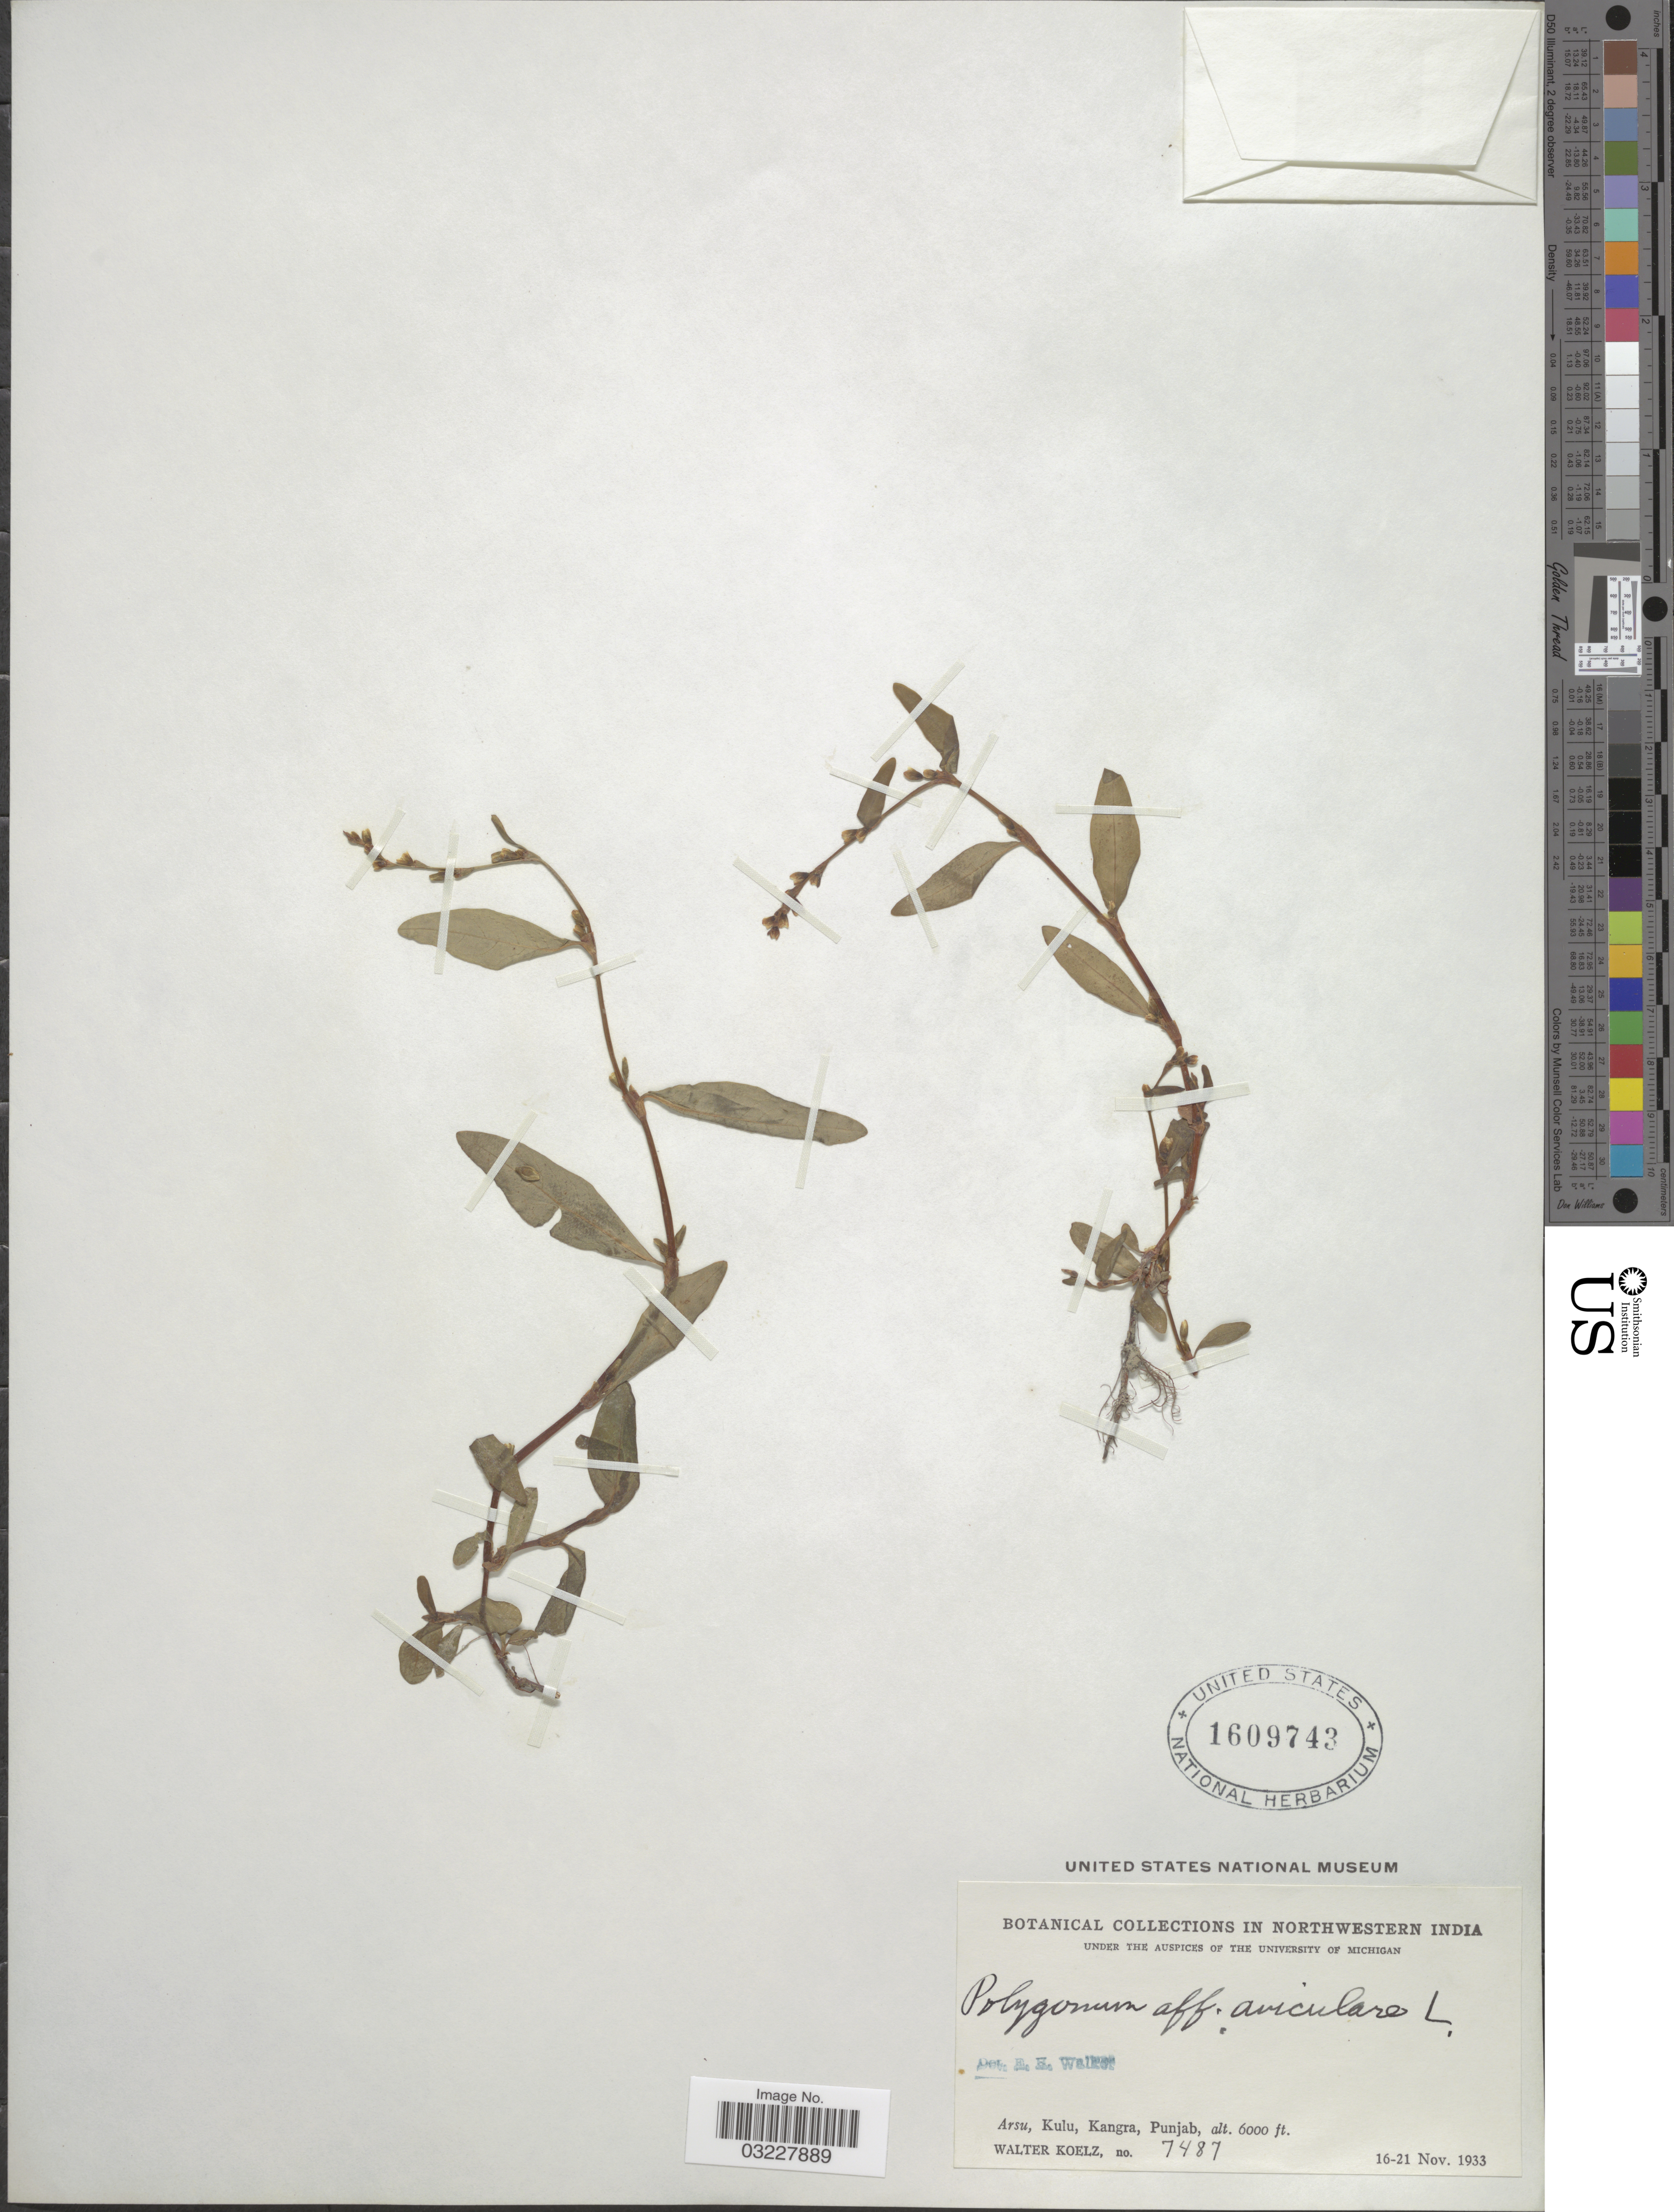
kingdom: Plantae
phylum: Tracheophyta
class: Magnoliopsida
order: Caryophyllales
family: Polygonaceae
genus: Polygonum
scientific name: Polygonum aviculare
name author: L.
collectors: W. N. Koelz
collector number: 7487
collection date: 1933-11-16/1933-11-21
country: India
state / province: Punjab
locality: Northwestern India. Arsu, Kulu, Kangra.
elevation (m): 1829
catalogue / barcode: US 1609743